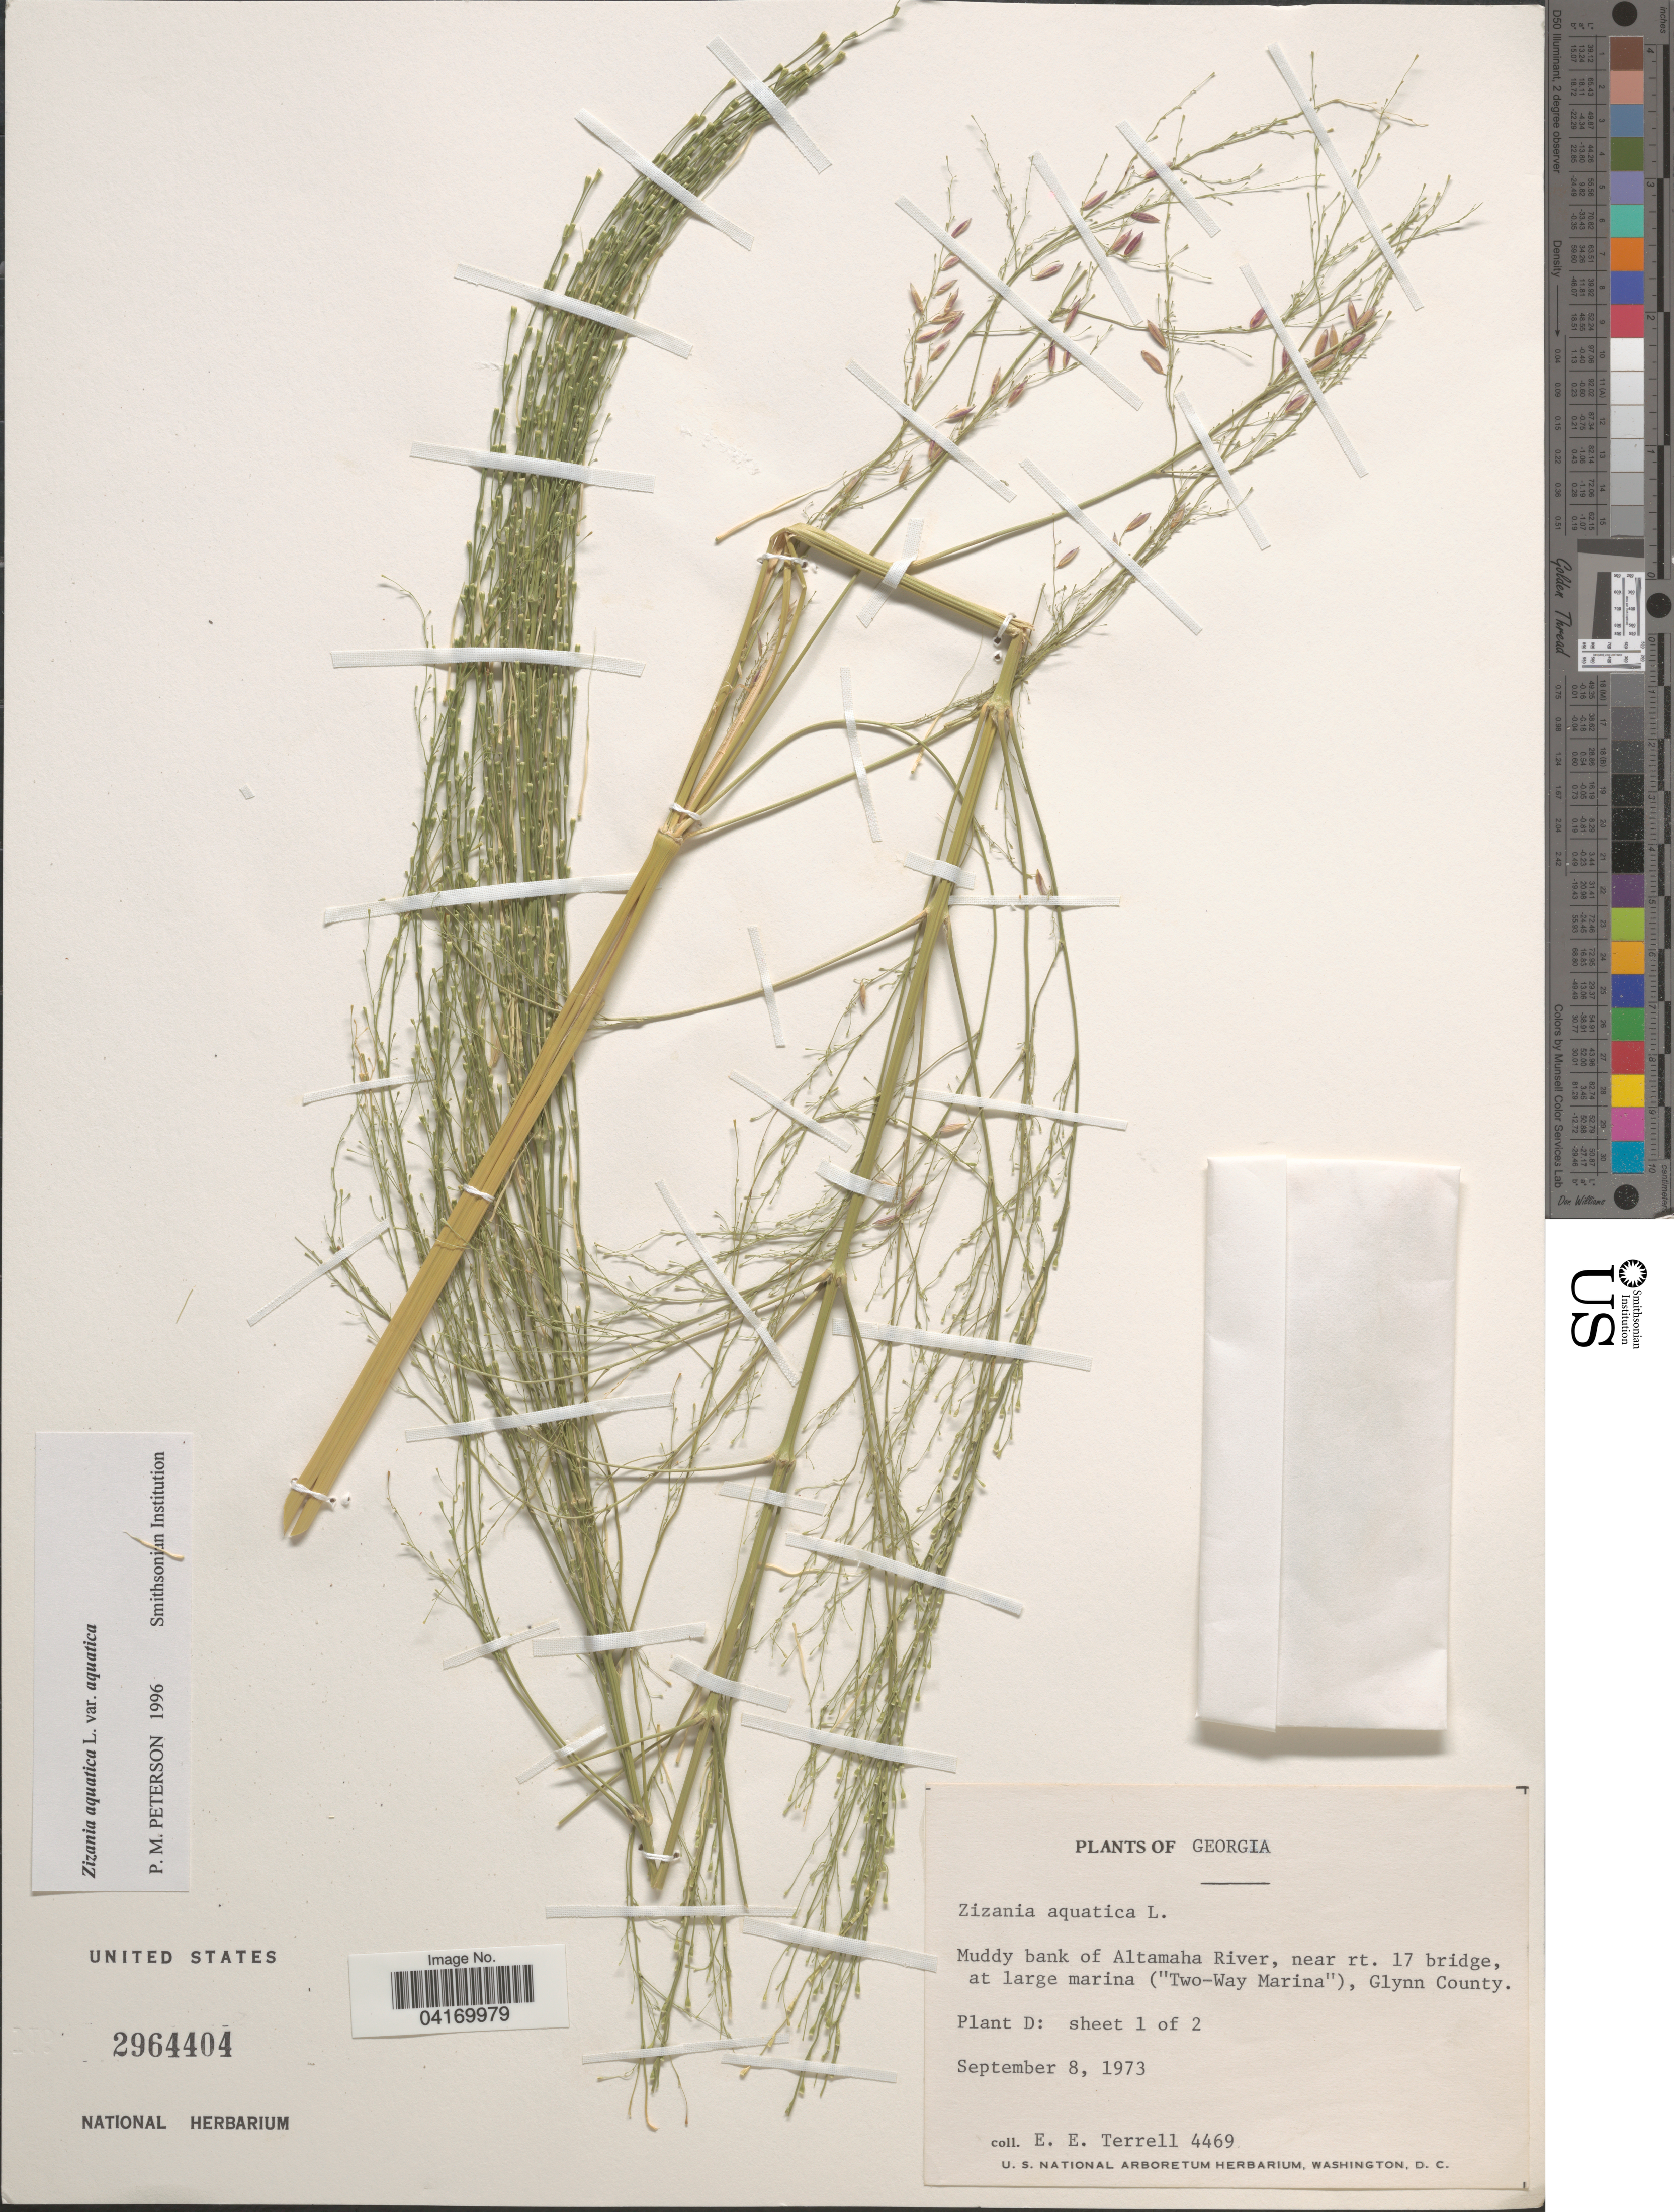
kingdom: Plantae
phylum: Tracheophyta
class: Liliopsida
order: Poales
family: Poaceae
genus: Zizania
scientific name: Zizania aquatica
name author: L.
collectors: E. E. Terrell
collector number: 4469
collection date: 1979-09-08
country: United States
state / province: Georgia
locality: Muddy bank of Altamaha River, near rt. 17 bridge, at large marina ("Two-Way Marina"), Glynn County.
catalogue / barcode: US 2964404